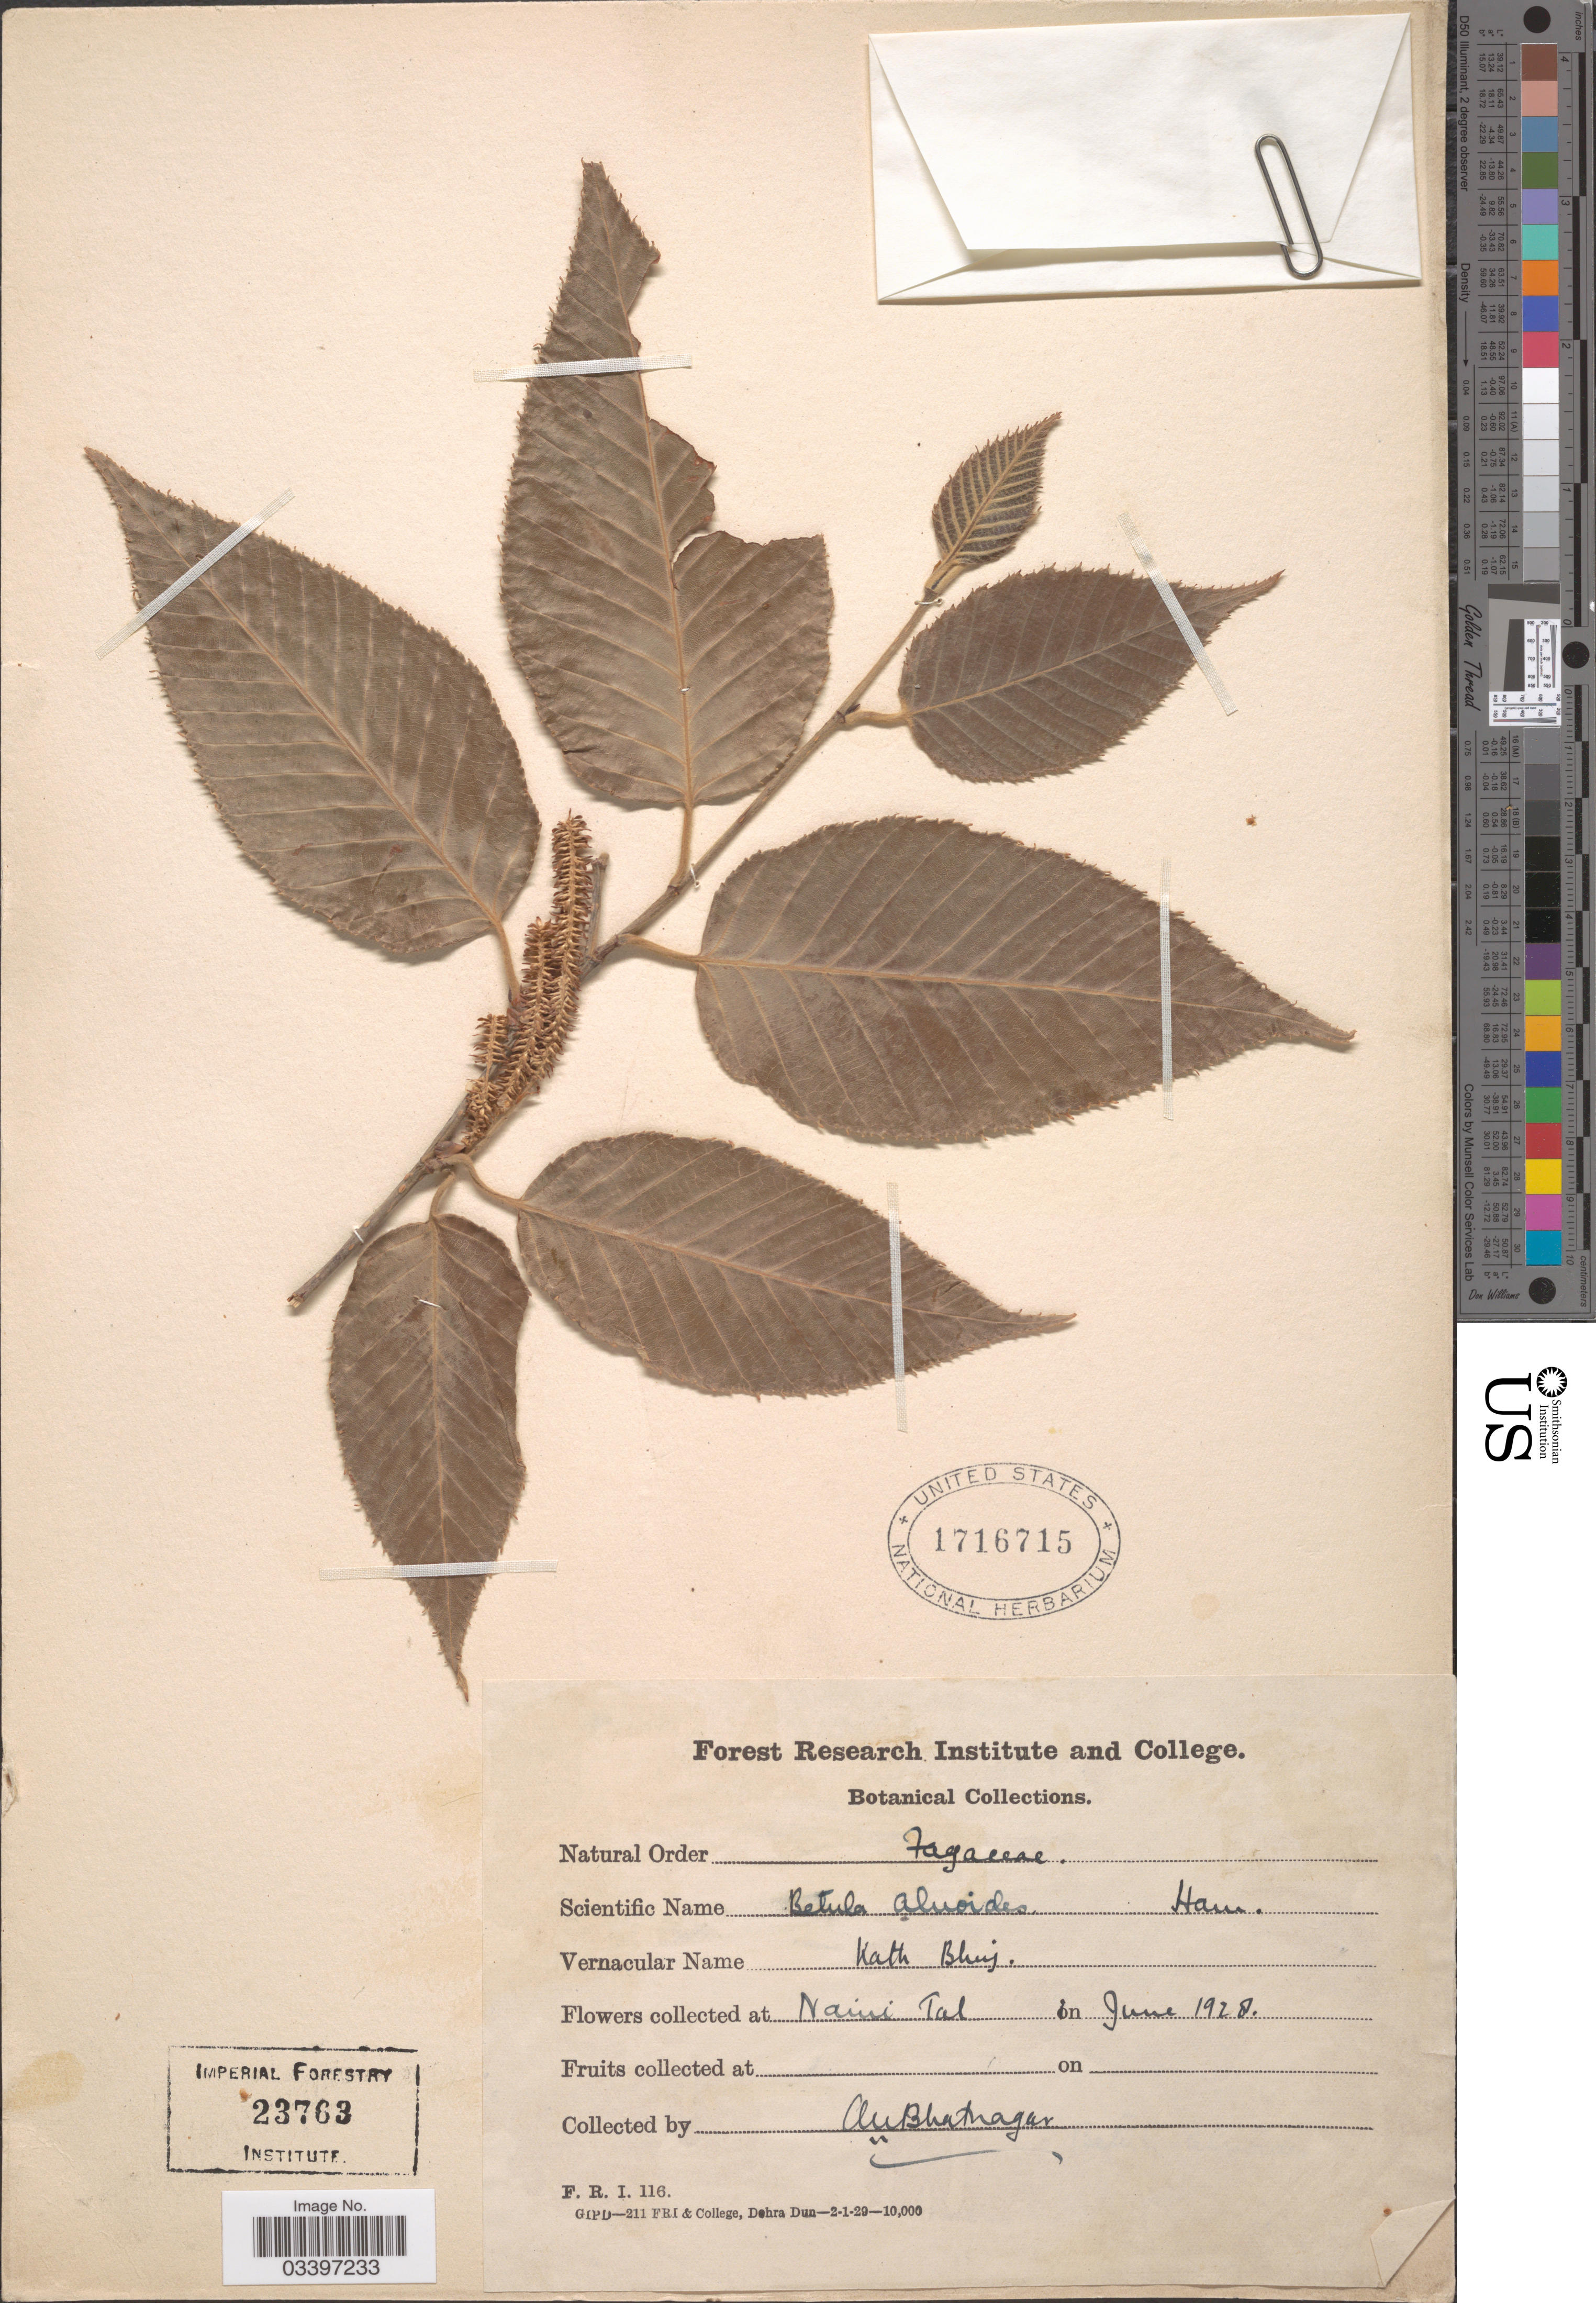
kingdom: Plantae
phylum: Tracheophyta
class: Magnoliopsida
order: Fagales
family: Betulaceae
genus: Betula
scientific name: Betula alnoides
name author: Buch.-Ham. ex D. Don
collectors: Bhatnagar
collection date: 1928-06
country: India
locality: Naini Tal.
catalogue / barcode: US 1716715